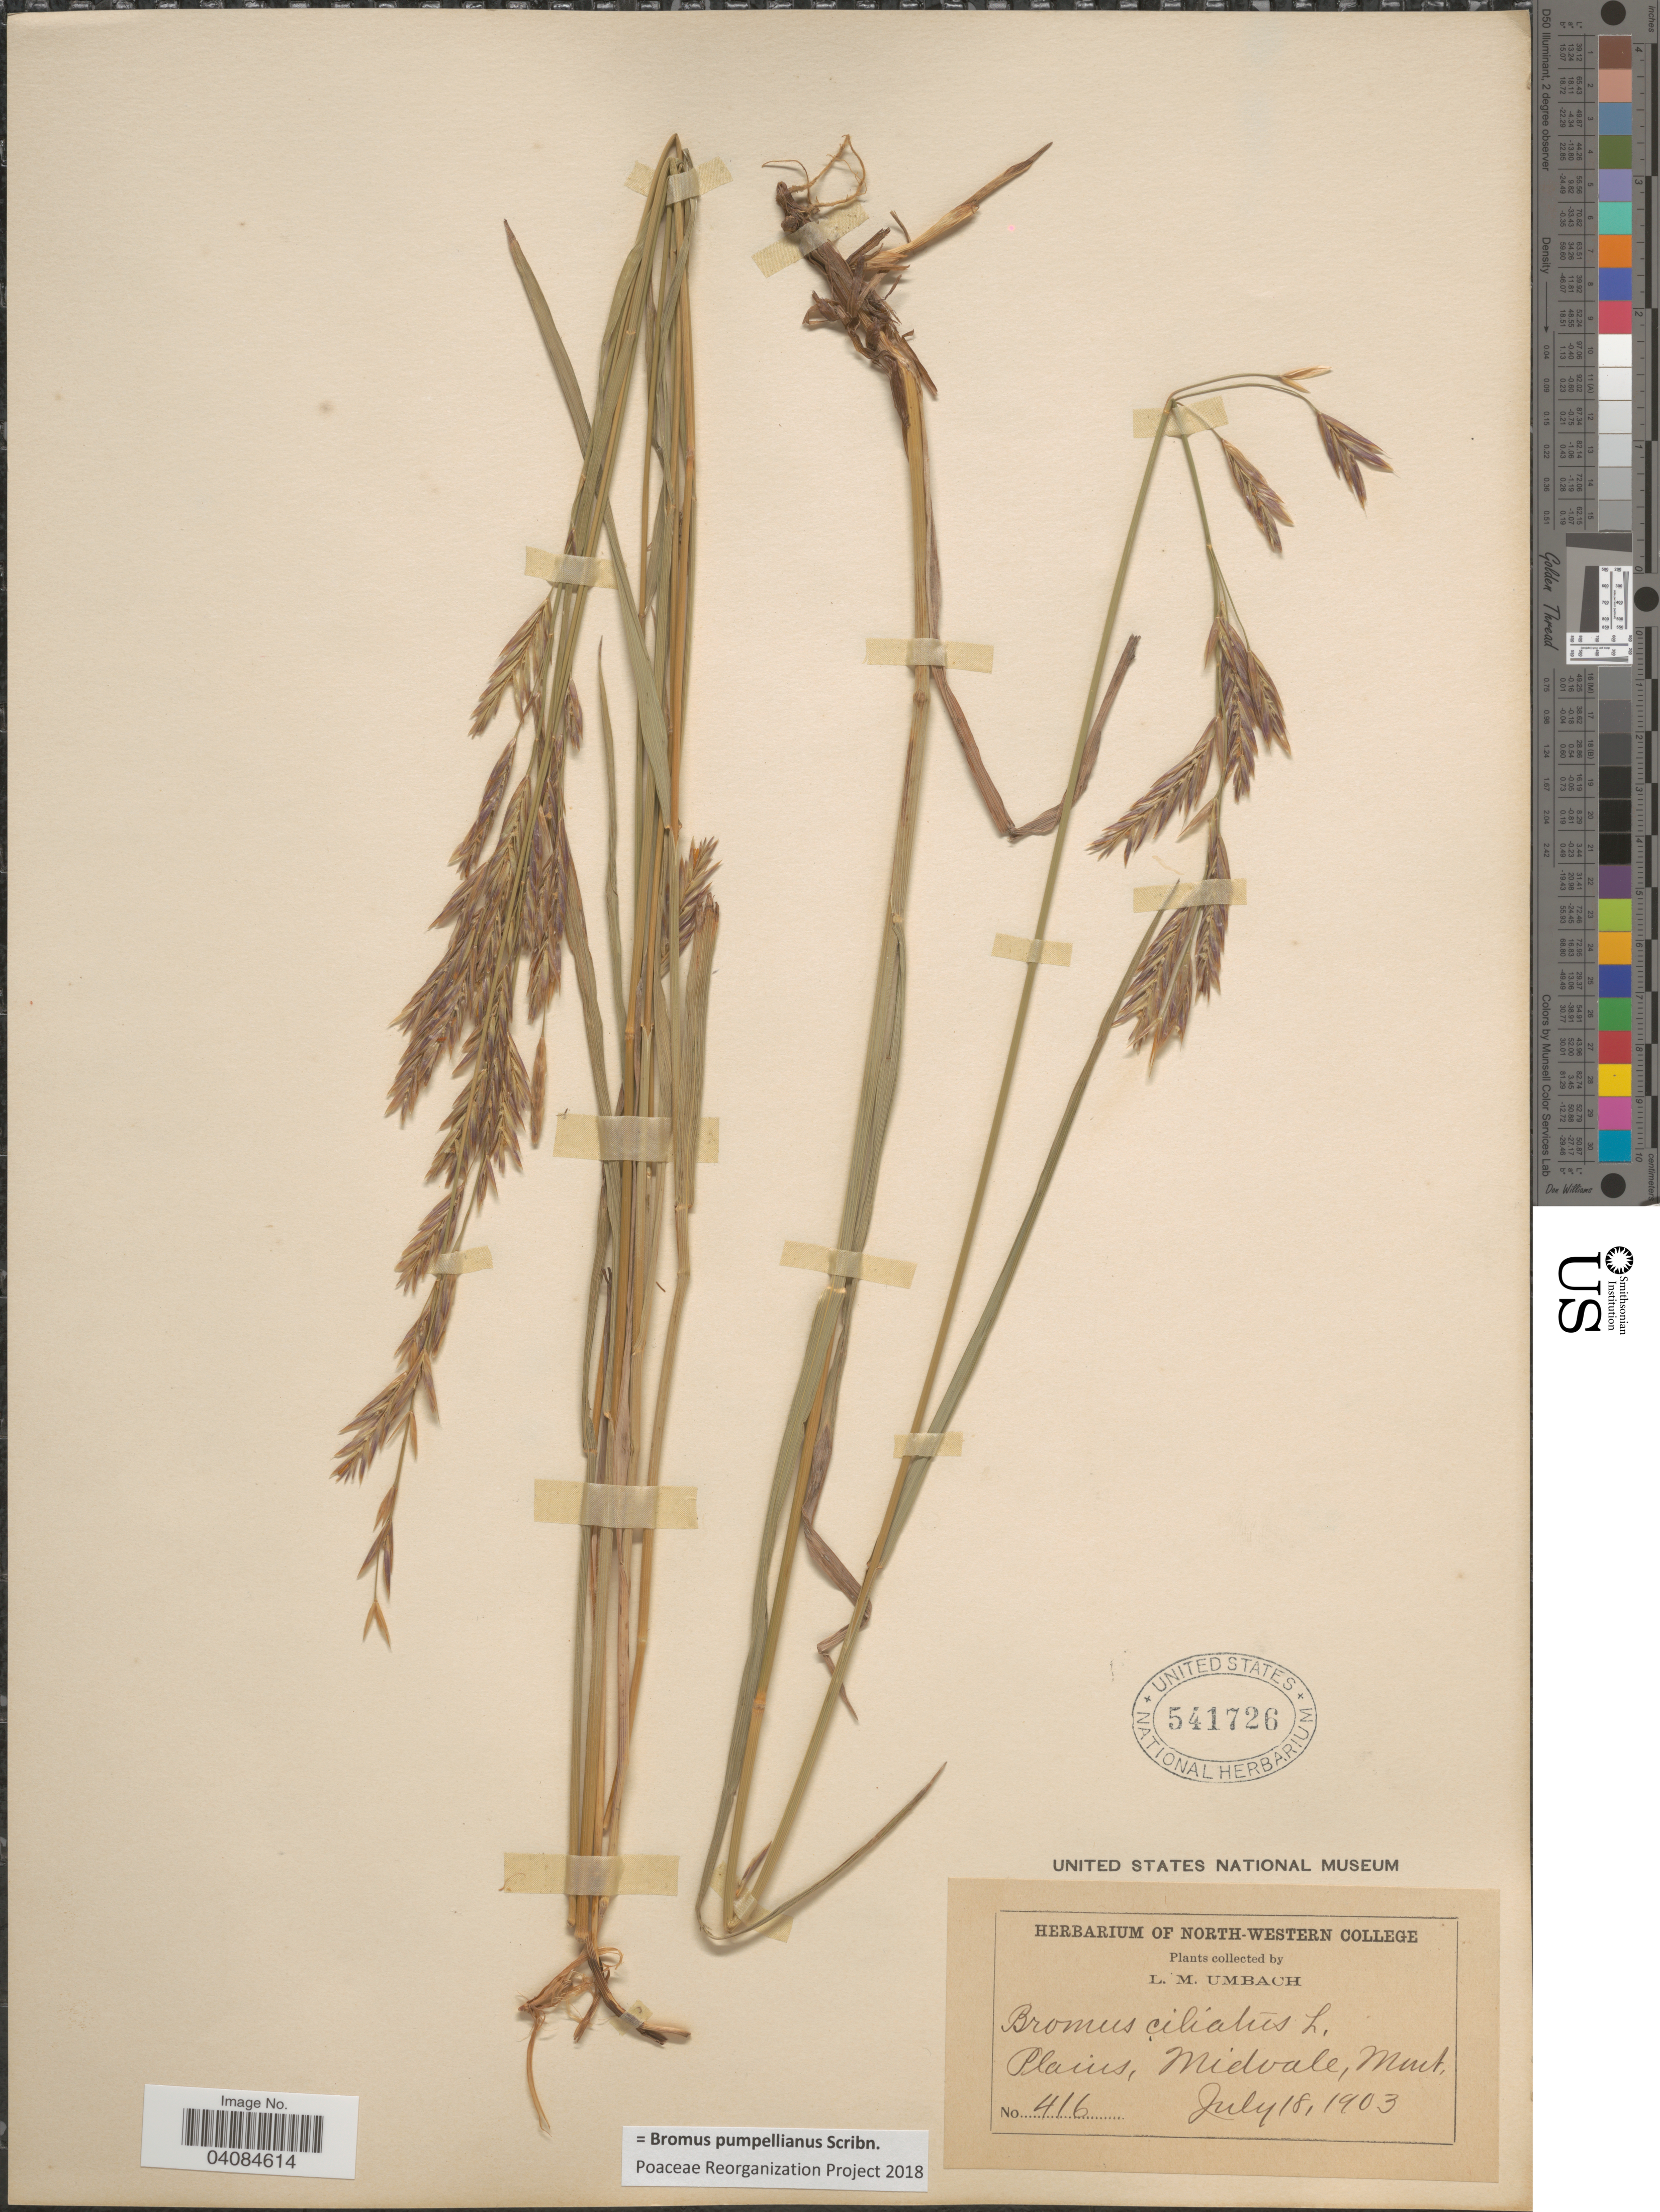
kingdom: Plantae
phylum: Tracheophyta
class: Liliopsida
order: Poales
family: Poaceae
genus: Bromus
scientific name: Bromus pumpellianus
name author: Scribn.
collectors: L. M. Umbach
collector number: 416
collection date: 1903-07-18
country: United States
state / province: Montana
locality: Plains, Midvale.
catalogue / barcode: US 541726